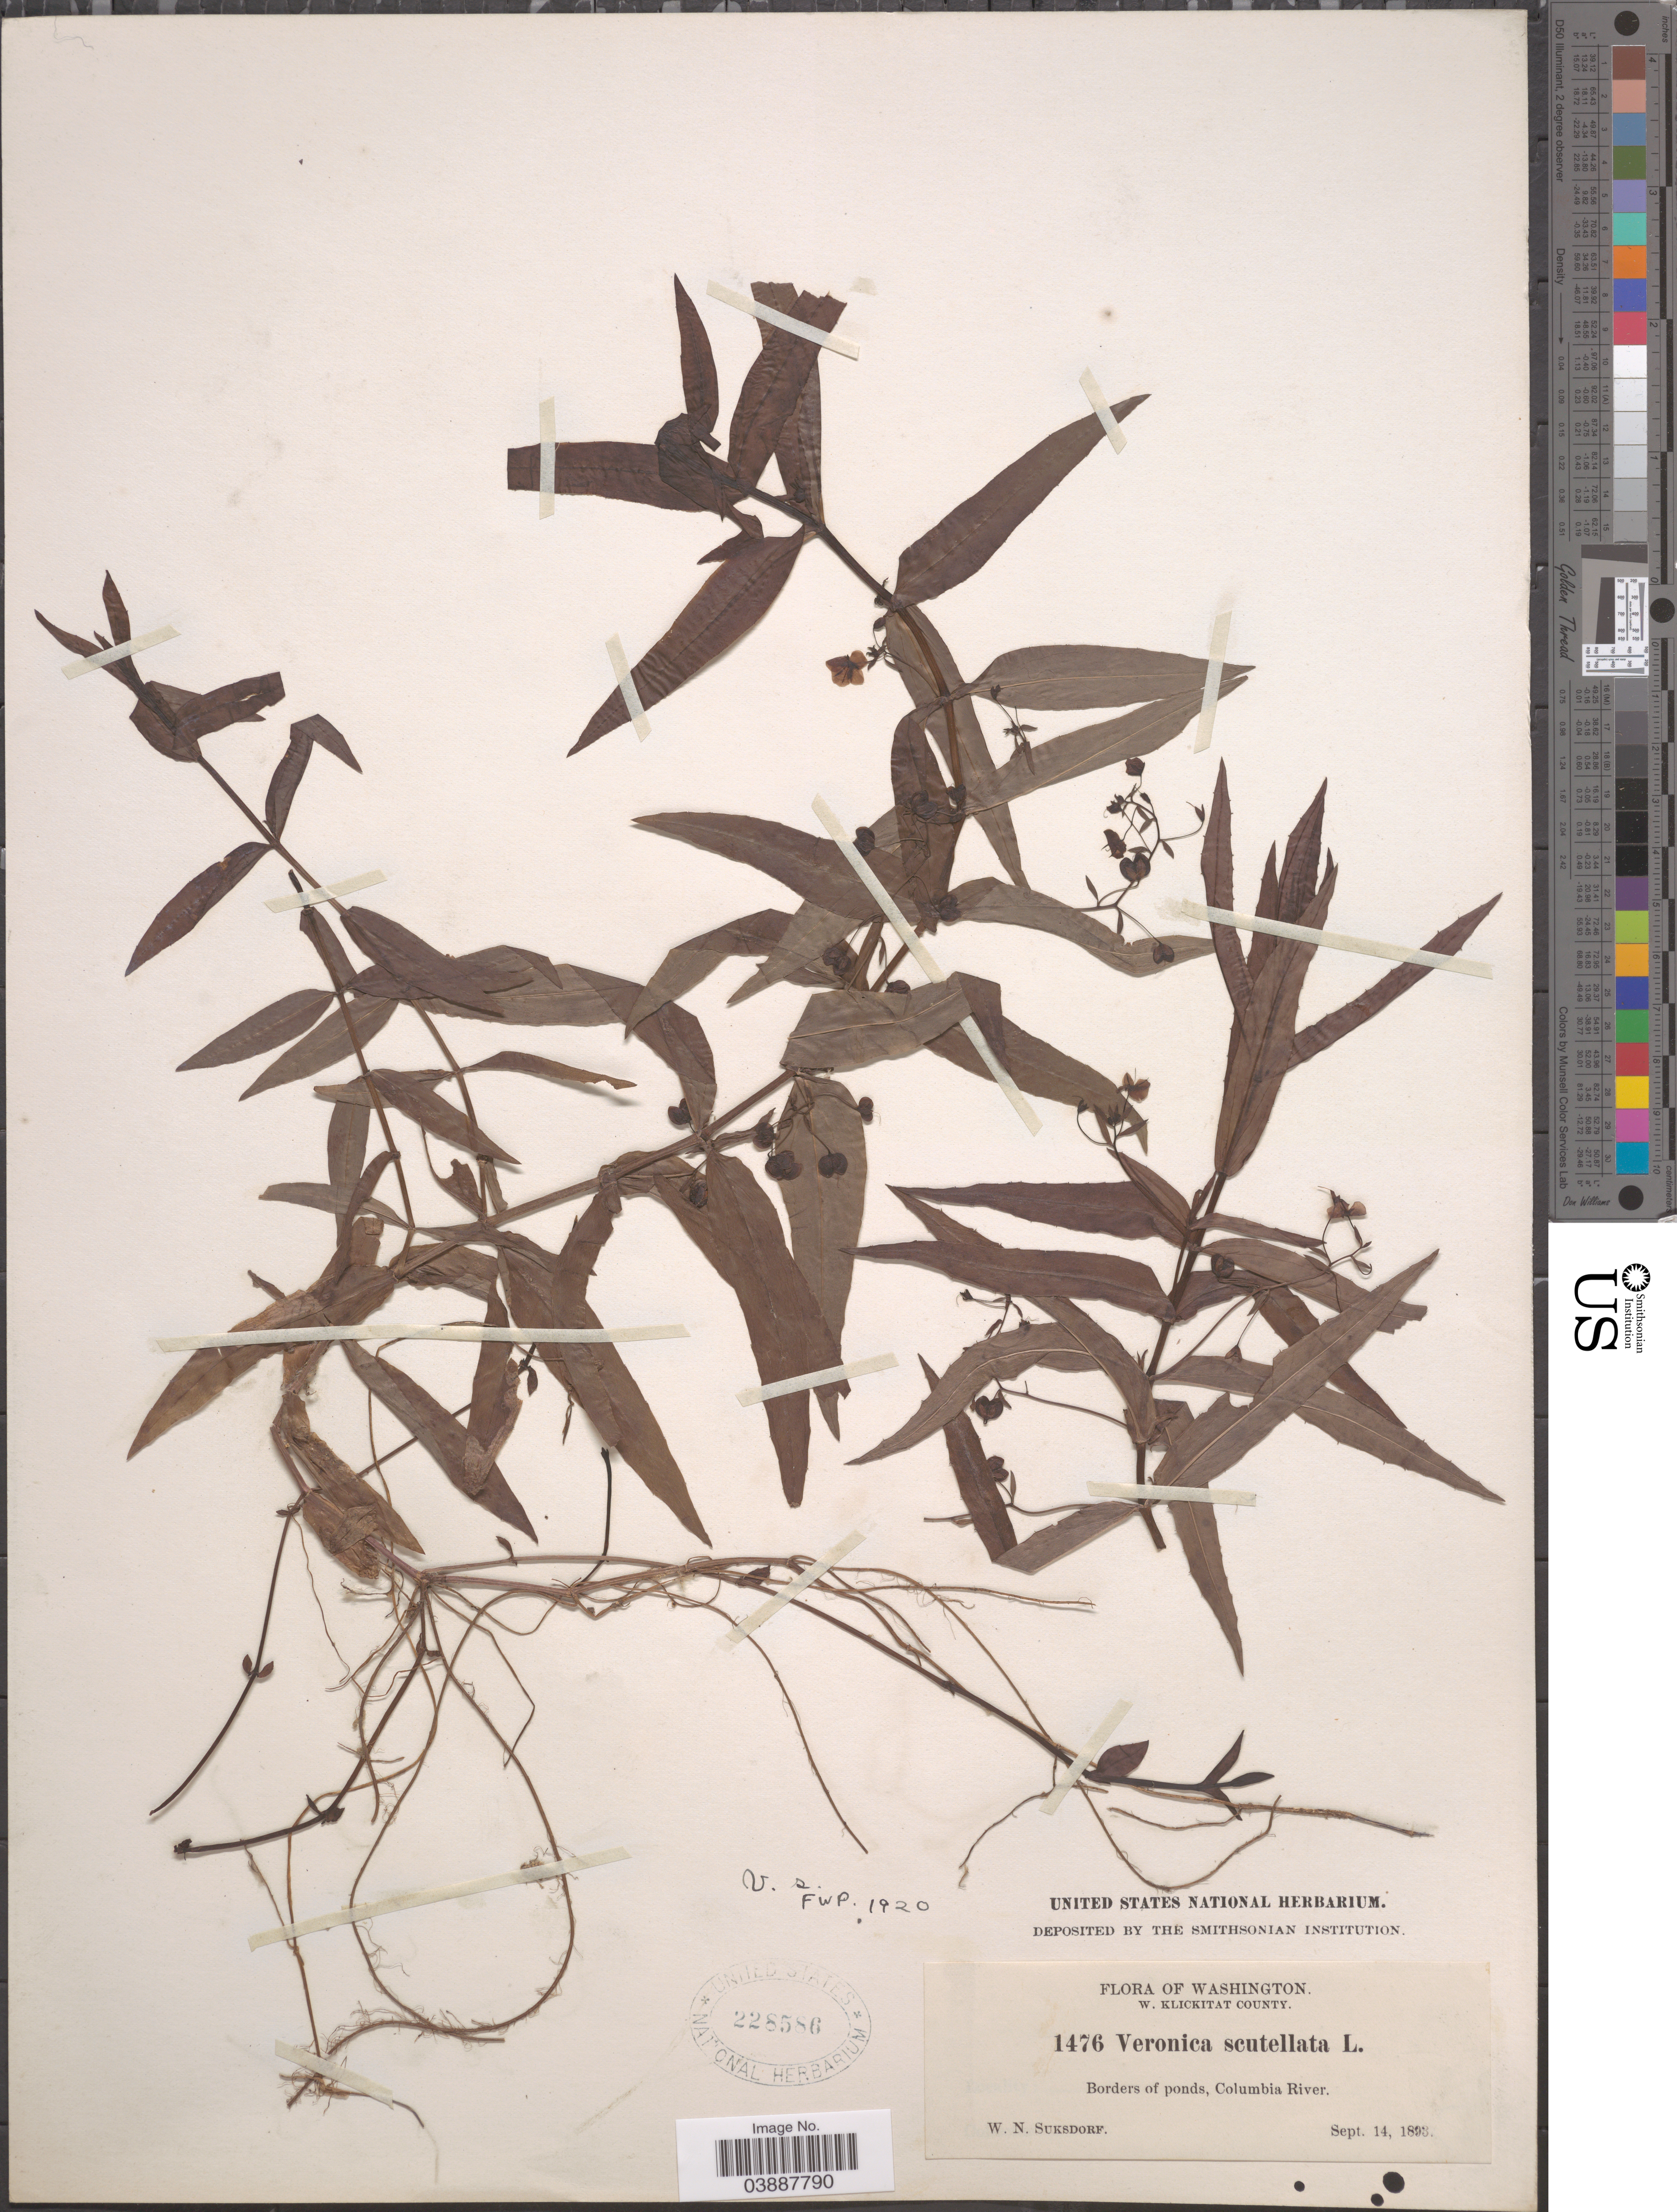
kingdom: Plantae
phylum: Tracheophyta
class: Magnoliopsida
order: Lamiales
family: Plantaginaceae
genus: Veronica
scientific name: Veronica scutellata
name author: L.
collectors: W. N. Suksdorf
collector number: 1476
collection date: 1893-09-14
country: United States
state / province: Washington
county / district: Klickitat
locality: W. Klickitat County. Columbia River.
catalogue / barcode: US 228586